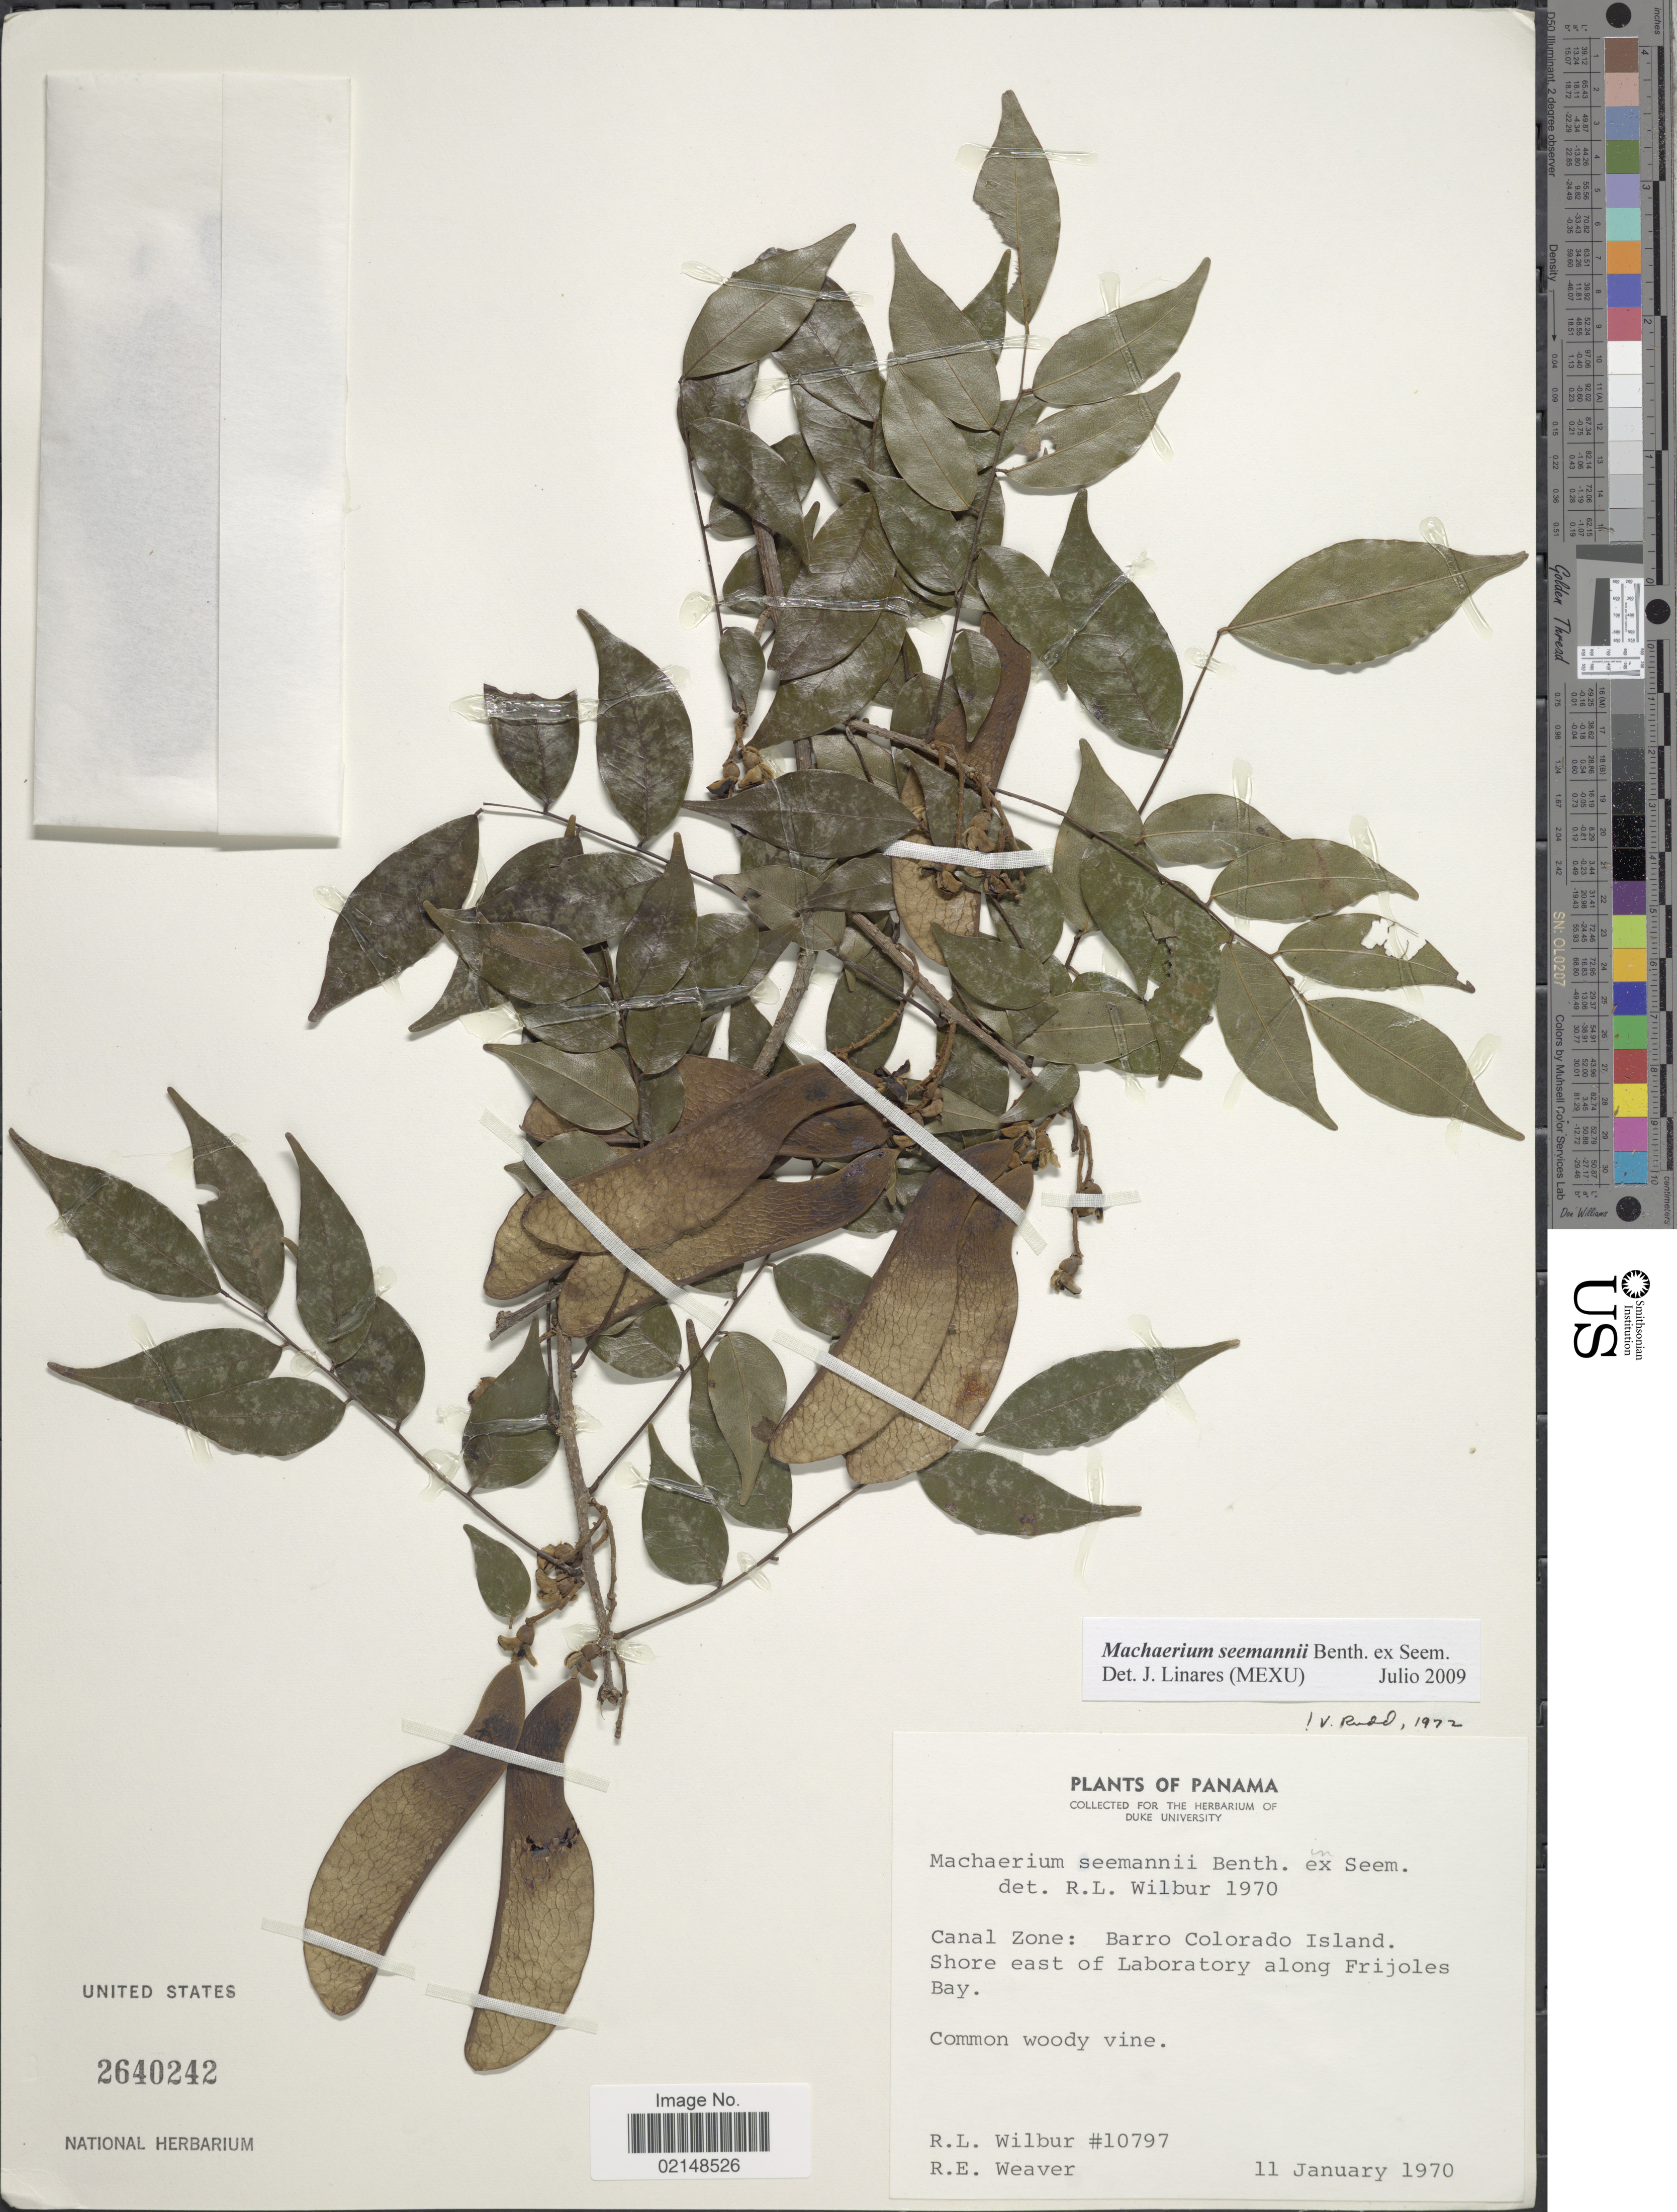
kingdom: Plantae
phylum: Tracheophyta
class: Magnoliopsida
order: Fabales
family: Fabaceae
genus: Machaerium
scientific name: Machaerium seemanni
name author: Benth. in Seem.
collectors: R. L. Wilbur & R. E. Weaver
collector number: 10797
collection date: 1970-01-11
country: Panama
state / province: Panamá Oeste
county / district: Canal Zone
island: Barro Colorado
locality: Canal Zone: Barro Colorado Island. Shore east of Laboratory along Frijoles Bay.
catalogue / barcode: US 2640242